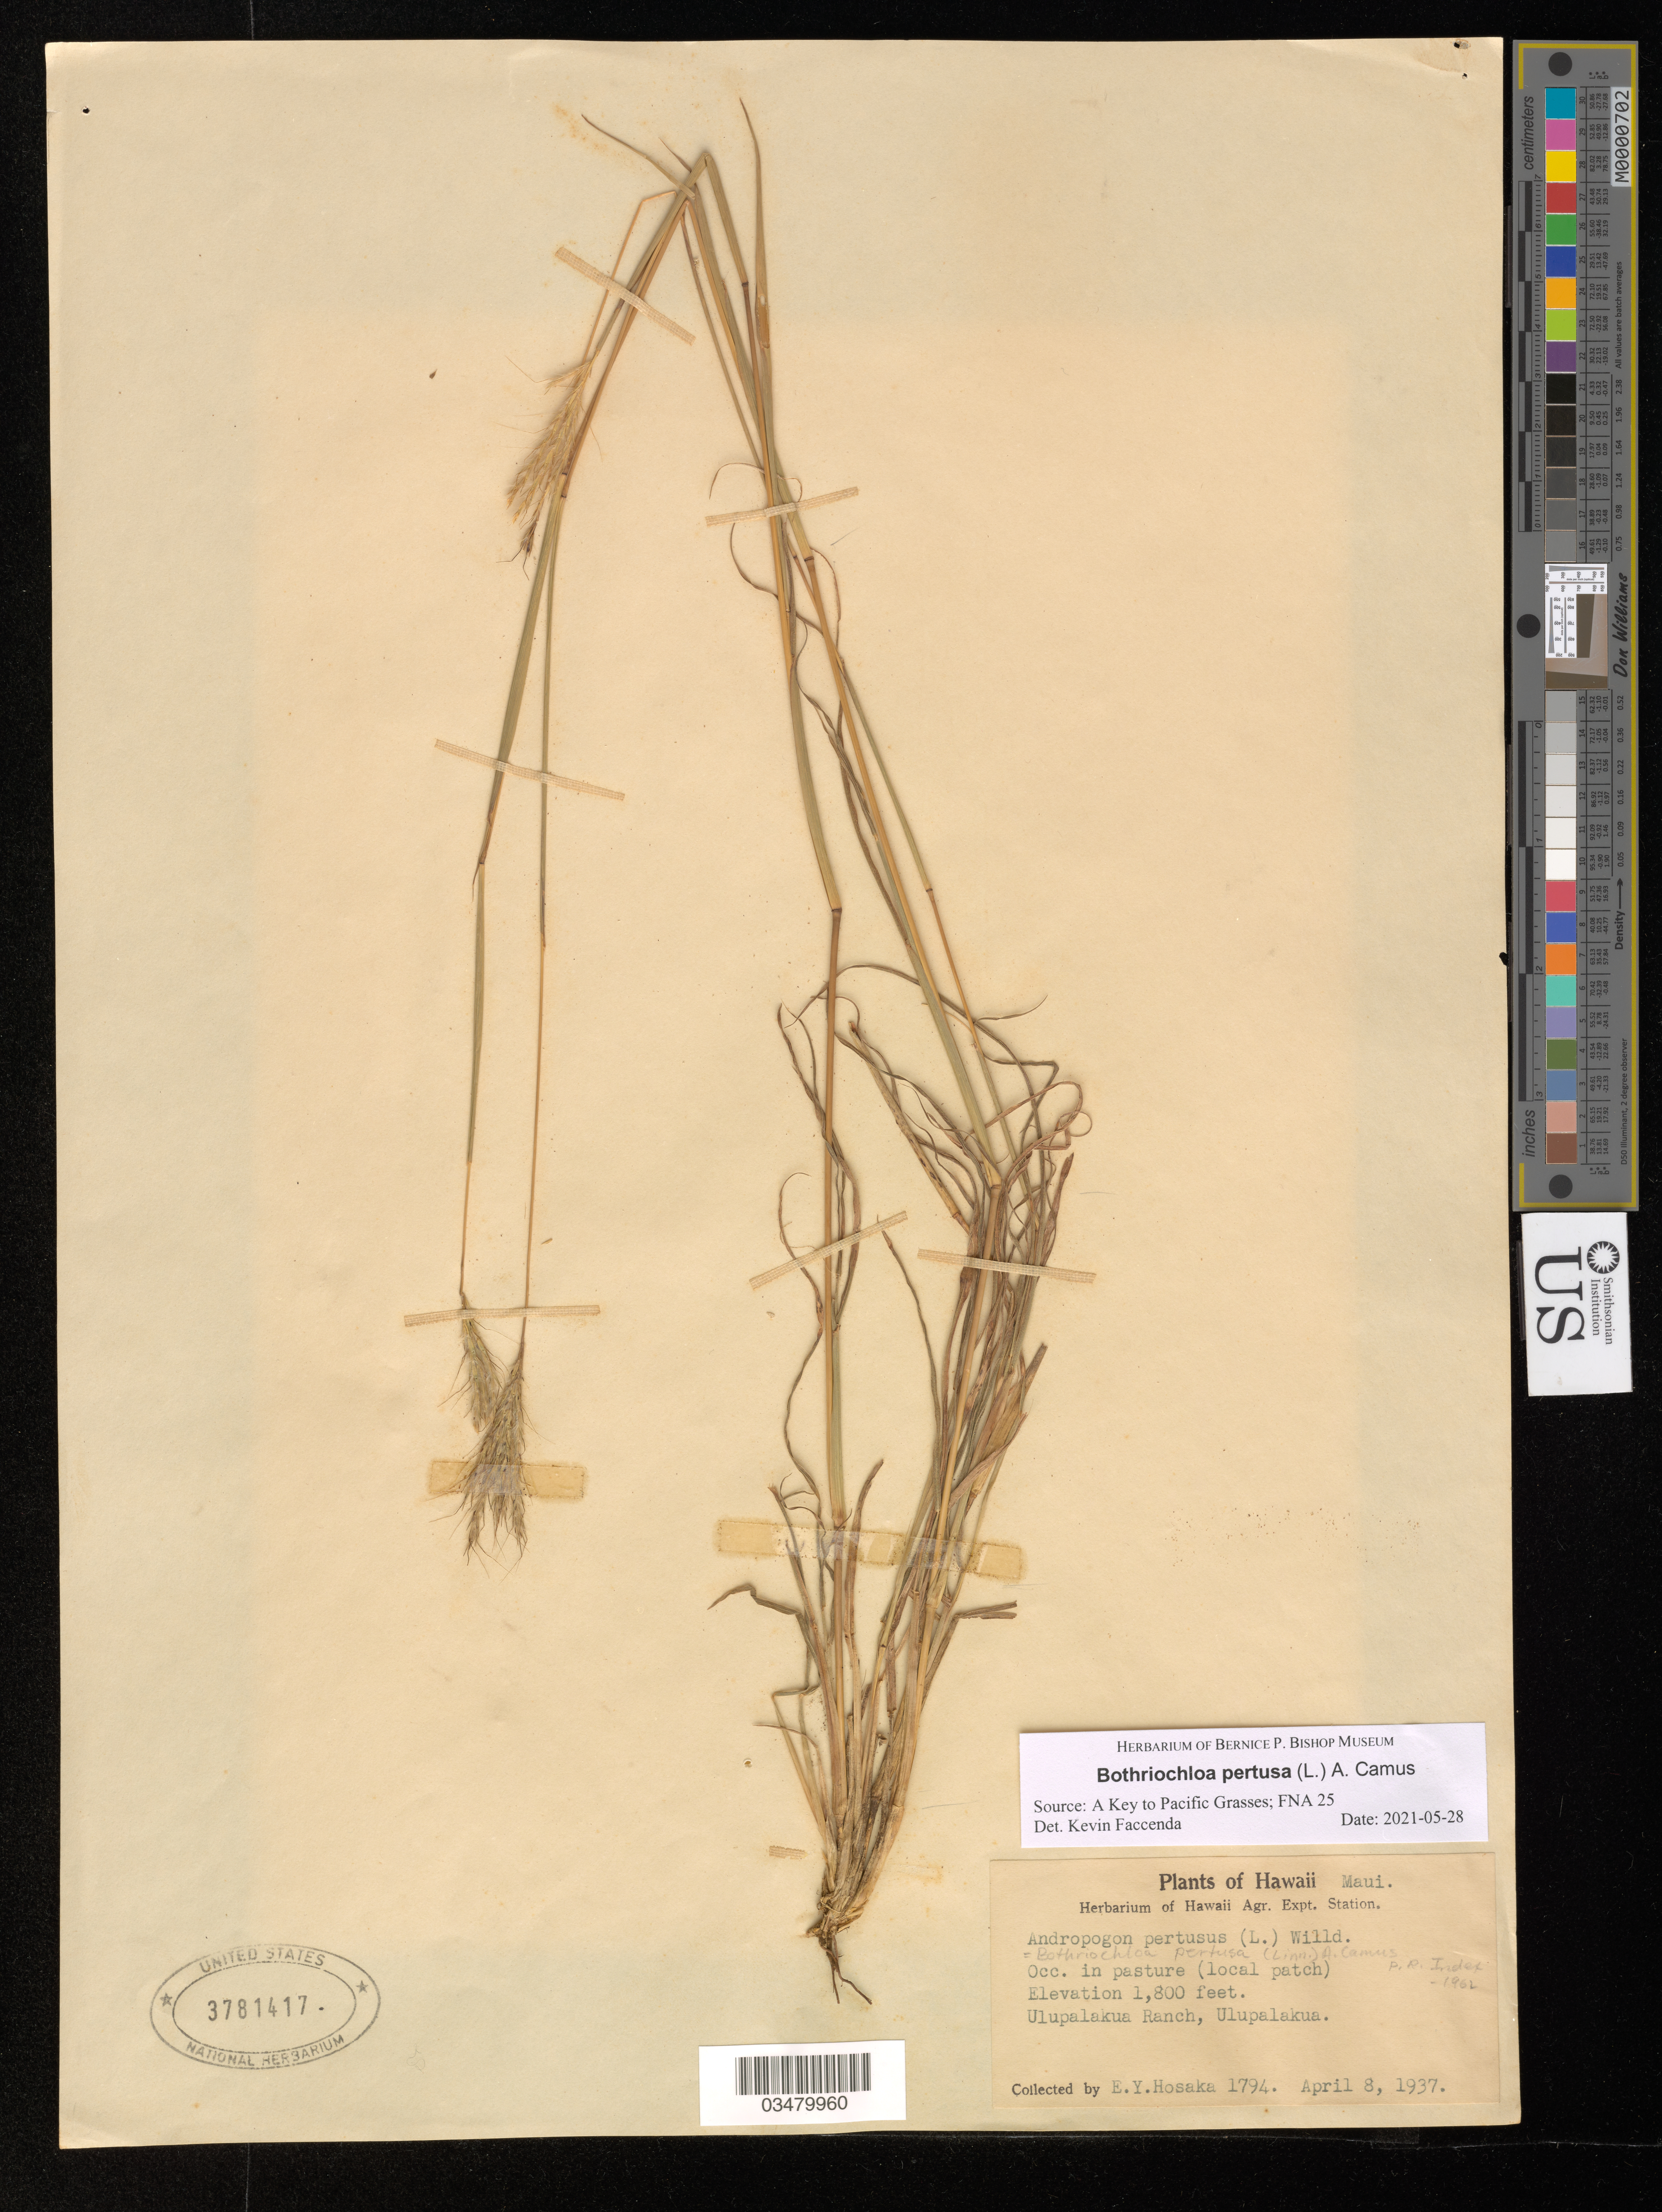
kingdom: Plantae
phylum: Tracheophyta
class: Liliopsida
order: Poales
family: Poaceae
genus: Bothriochloa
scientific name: Bothriochloa pertusa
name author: (L.) A. Camus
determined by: Faccenda, K.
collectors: E. Y. Hosaka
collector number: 1794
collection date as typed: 8 Apr 1937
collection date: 1937-04-08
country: United States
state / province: Hawaii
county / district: Maui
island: Maui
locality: Ulupalakua Ranch, Ulupalakua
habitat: Pasture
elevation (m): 549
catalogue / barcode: US 3781417